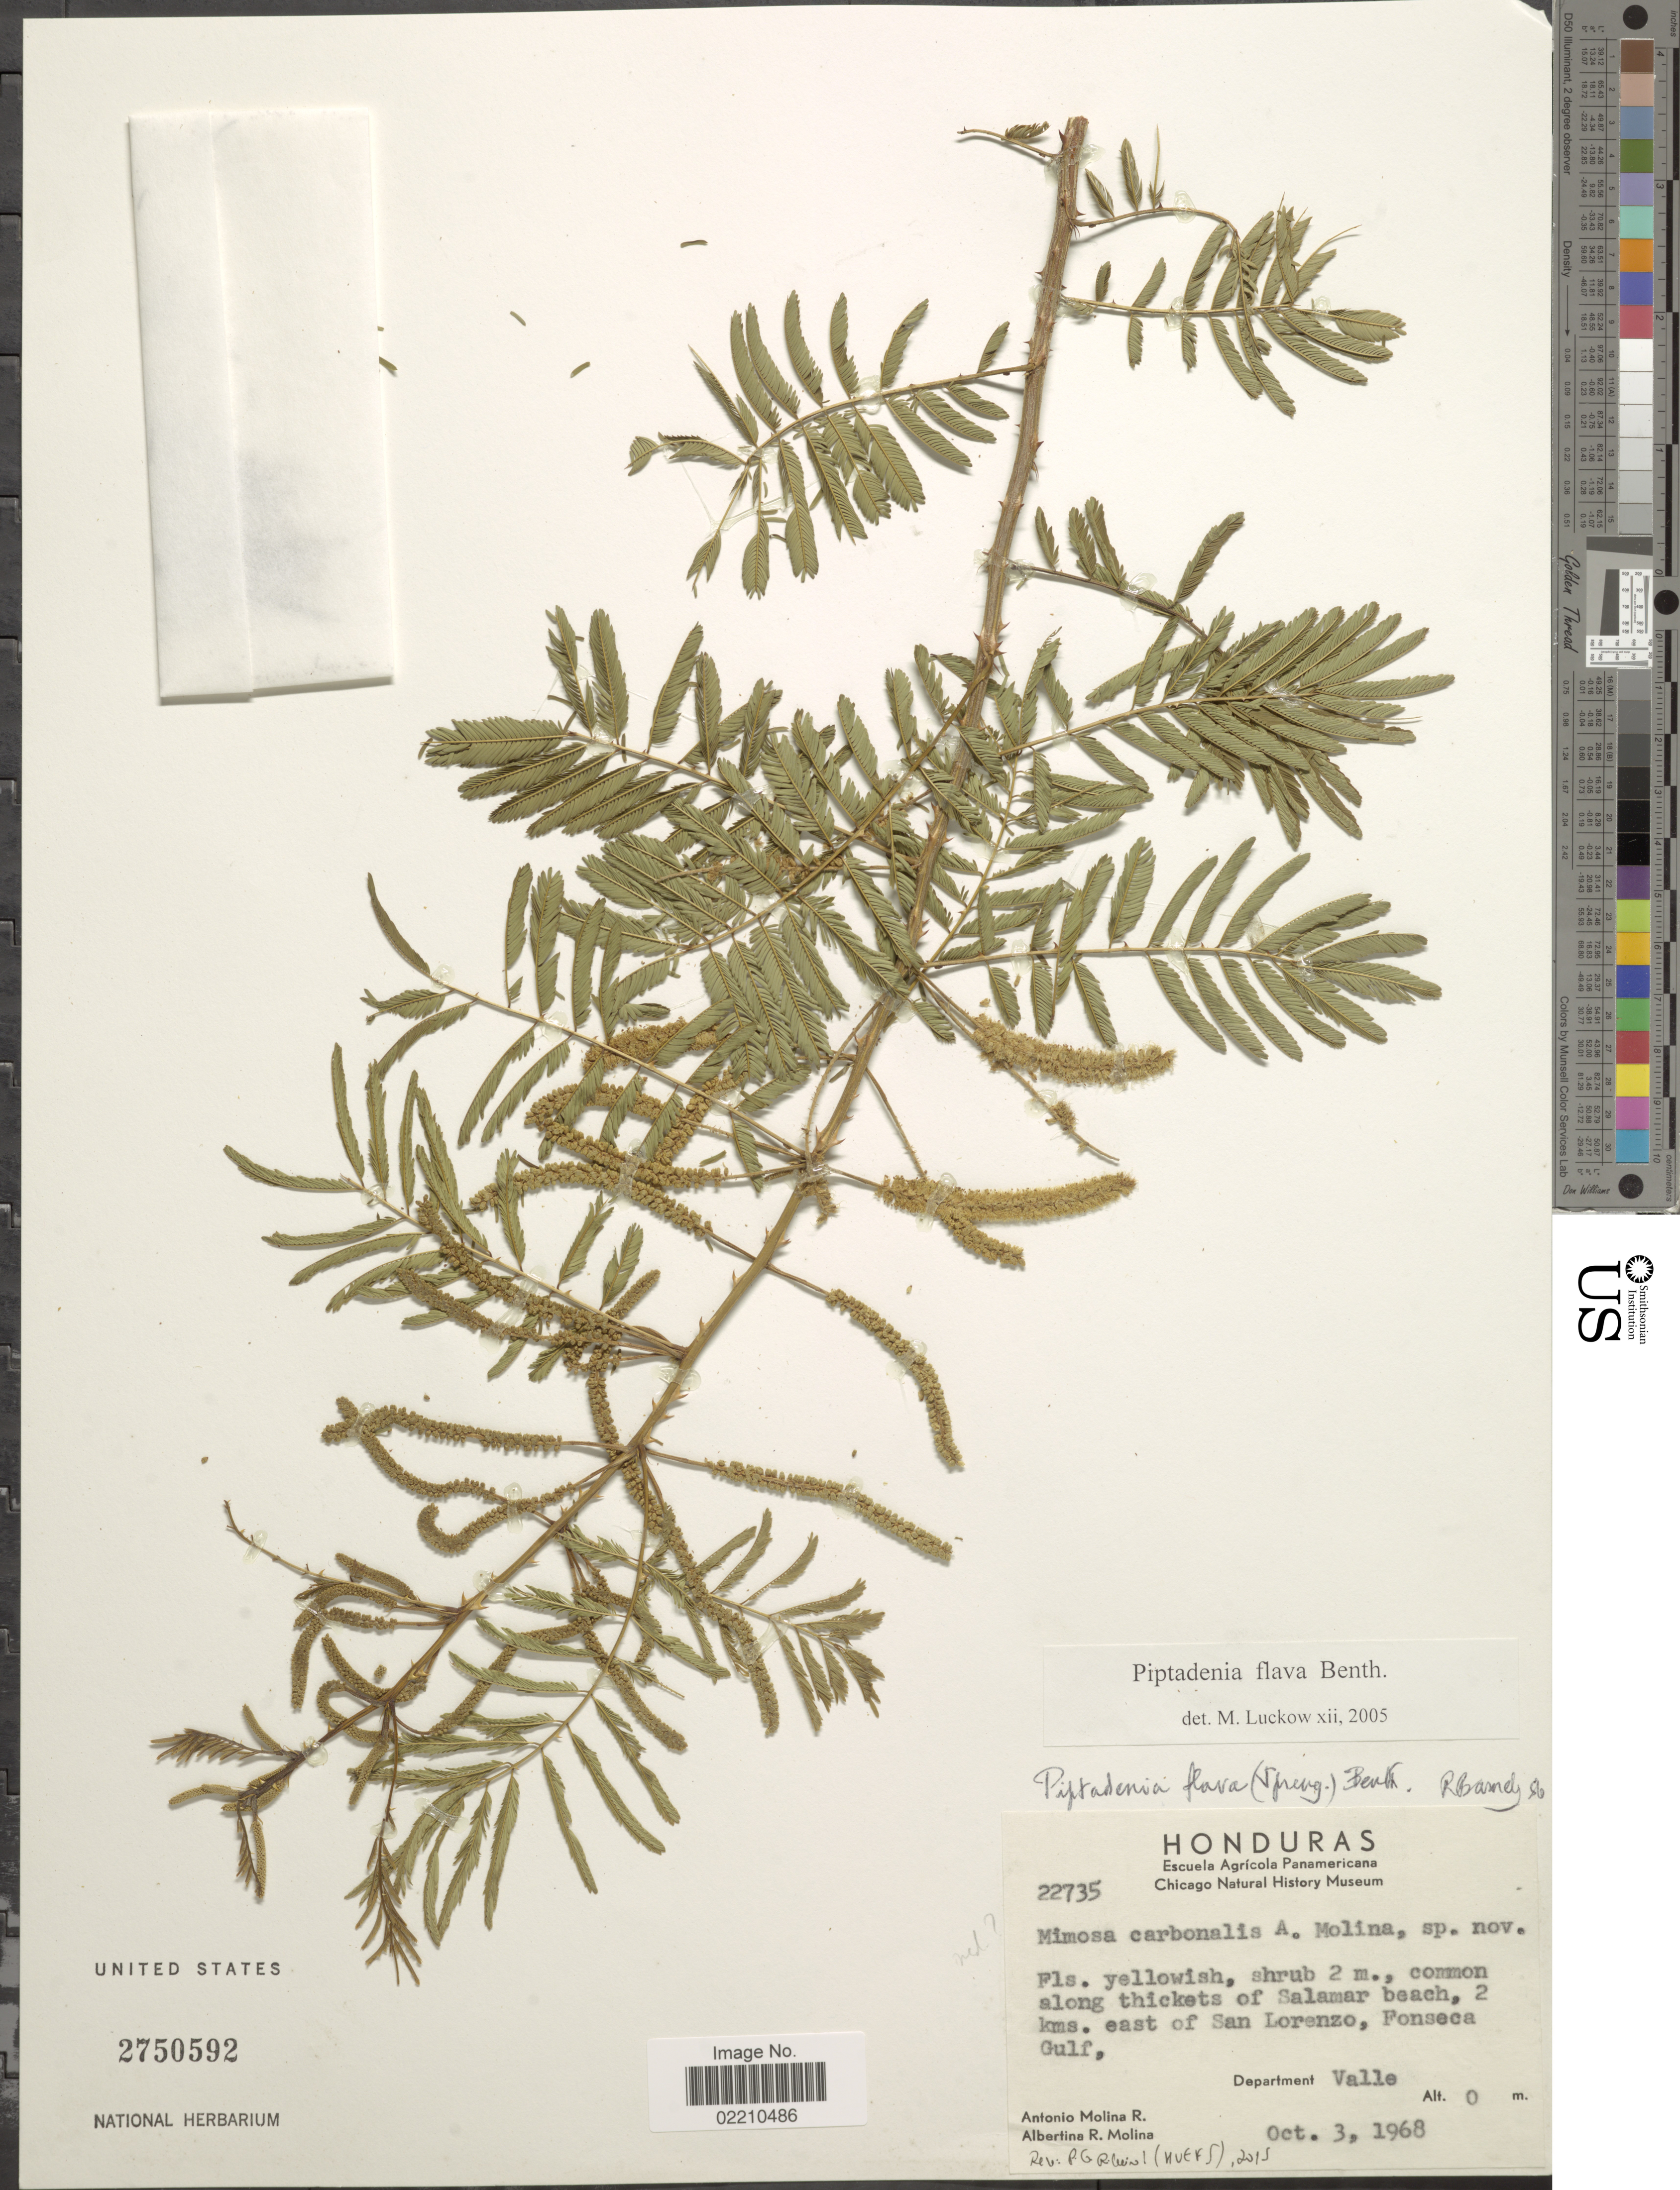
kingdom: Plantae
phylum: Tracheophyta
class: Magnoliopsida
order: Fabales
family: Fabaceae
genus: Piptadenia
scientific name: Piptadenia flava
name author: (DC.) Benth.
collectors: A. Molina R. & A. R. Molina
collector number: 22735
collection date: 1968-10-03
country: Honduras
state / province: Valle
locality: Common along thickets of Salamar beach, 2 kms. east of San Lorenzo, Fonseca Gulf, Department Valle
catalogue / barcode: US 2750592